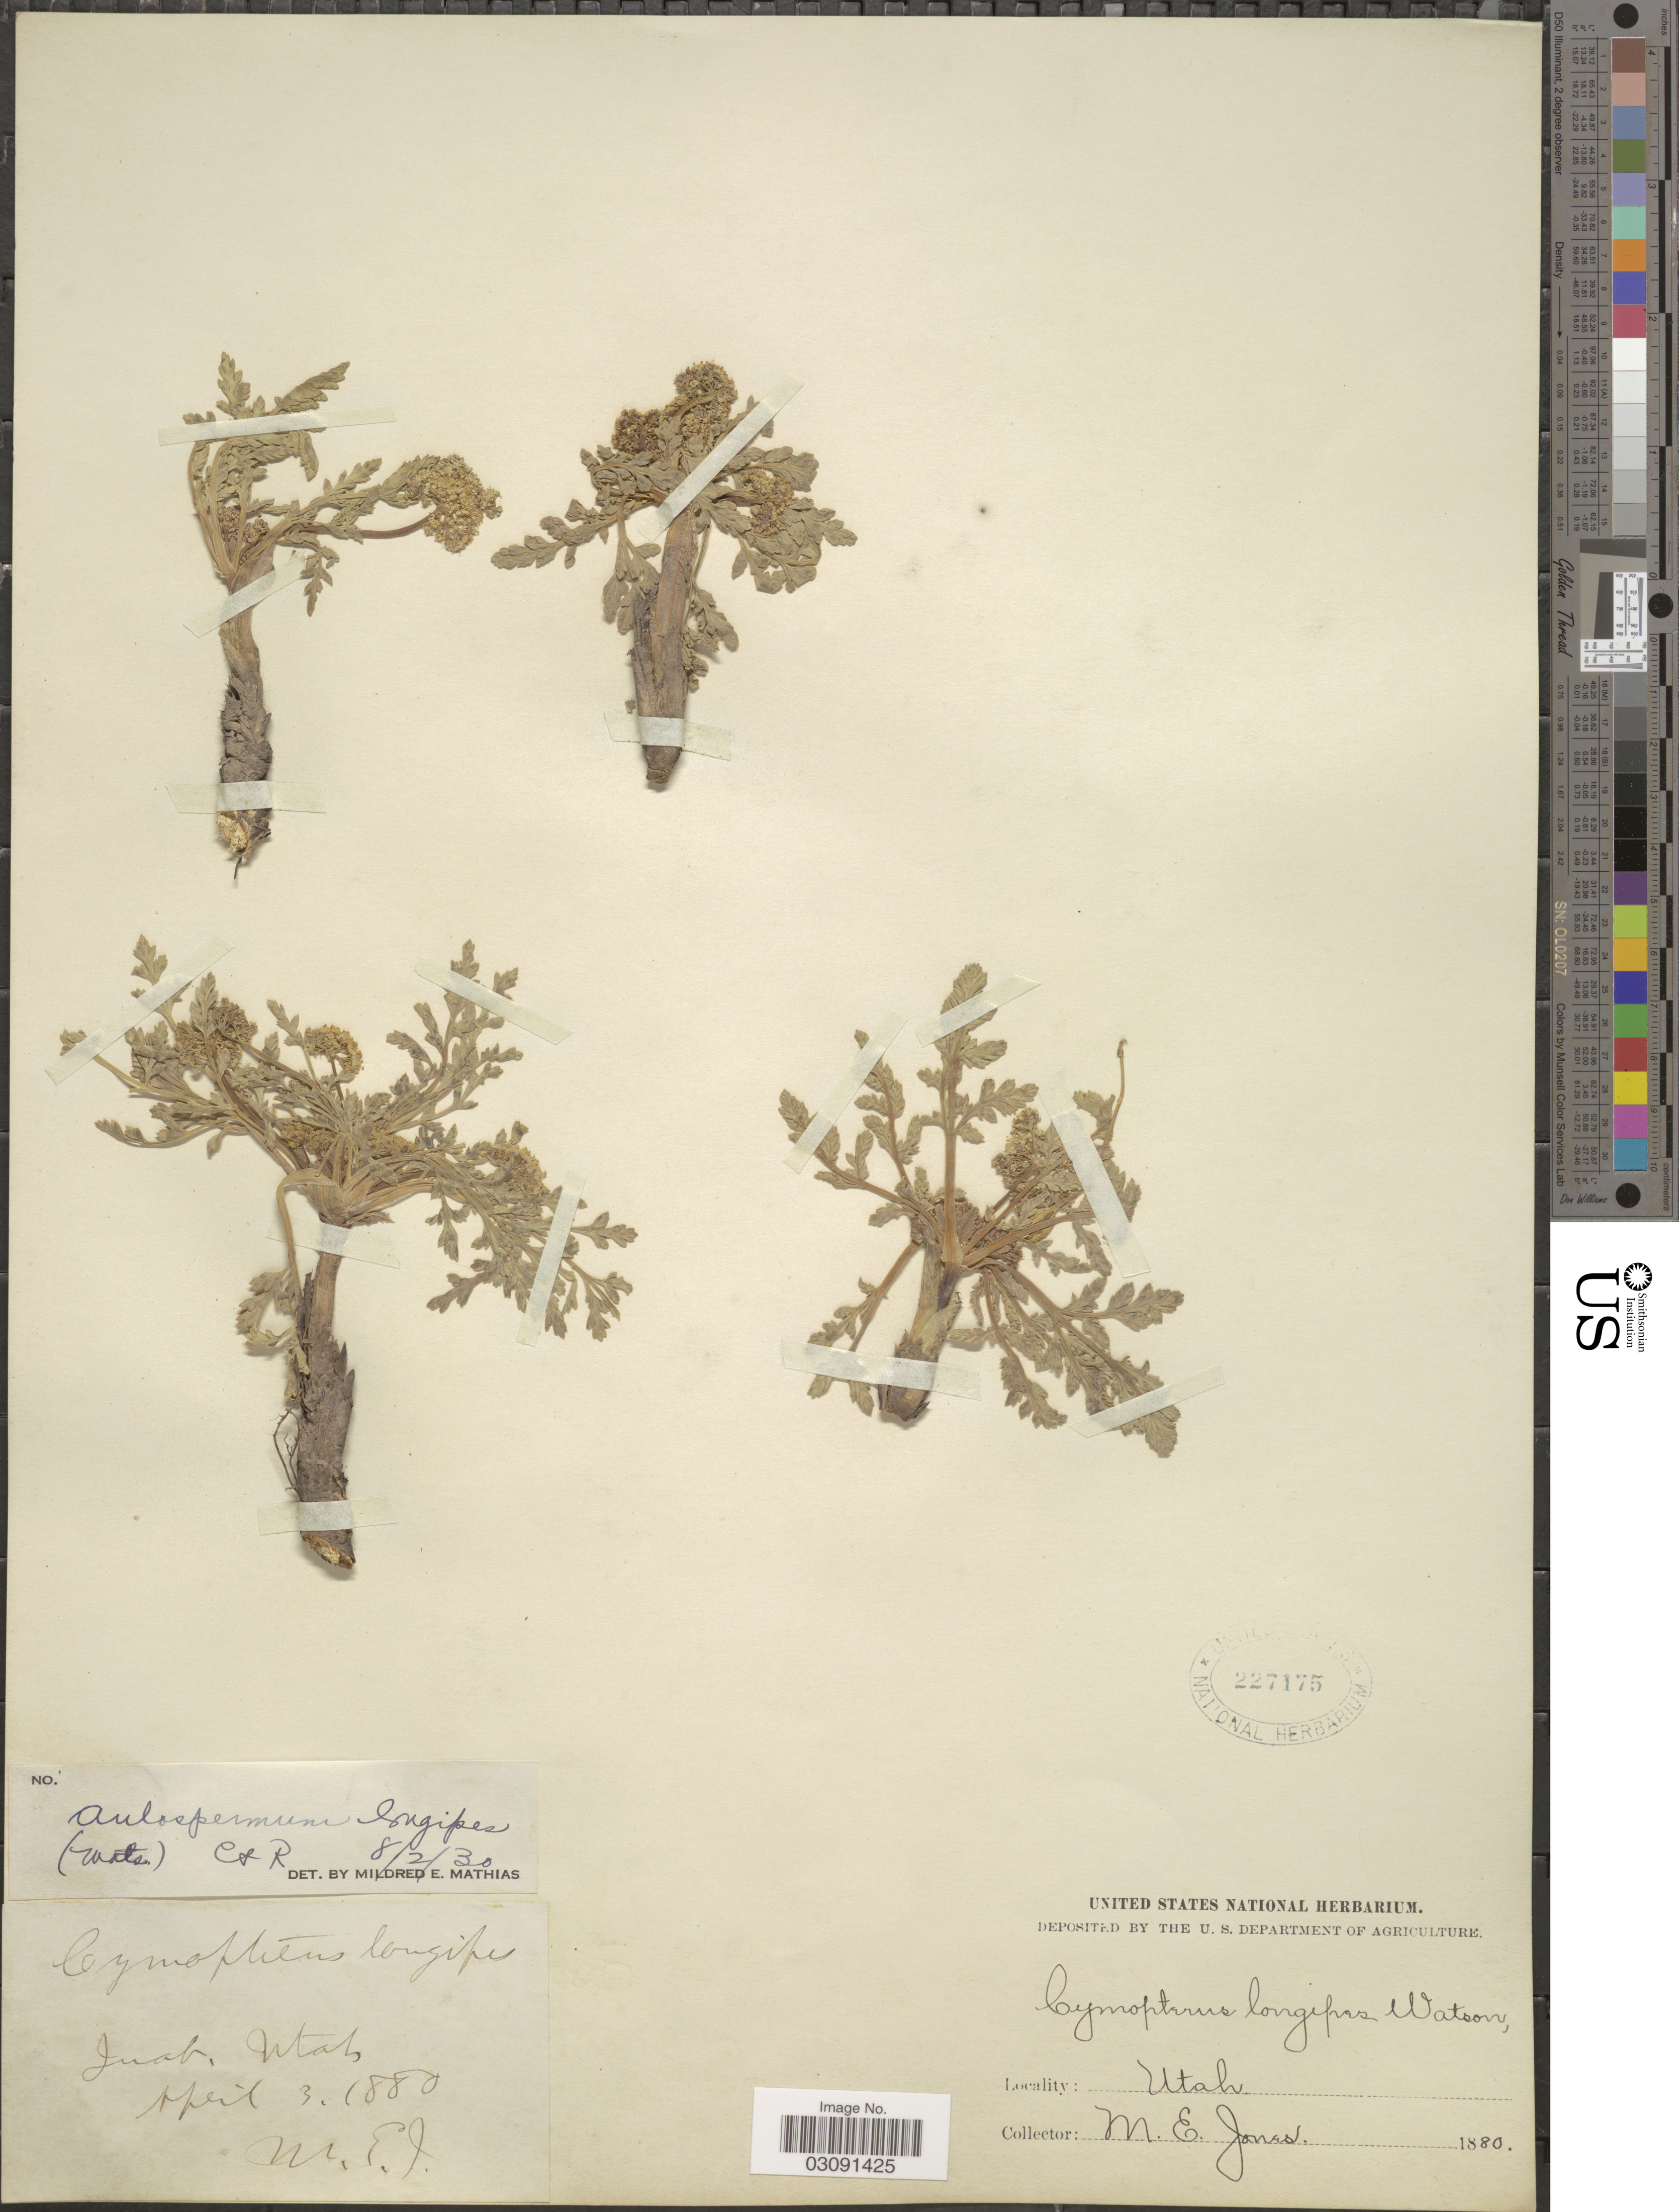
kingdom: Plantae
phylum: Tracheophyta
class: Magnoliopsida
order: Apiales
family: Apiaceae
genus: Cymopterus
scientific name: Cymopterus longipes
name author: S. Watson in C. King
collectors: M. E. Jones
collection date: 1880-04-03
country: United States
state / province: Utah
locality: Juab.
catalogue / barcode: US 227175